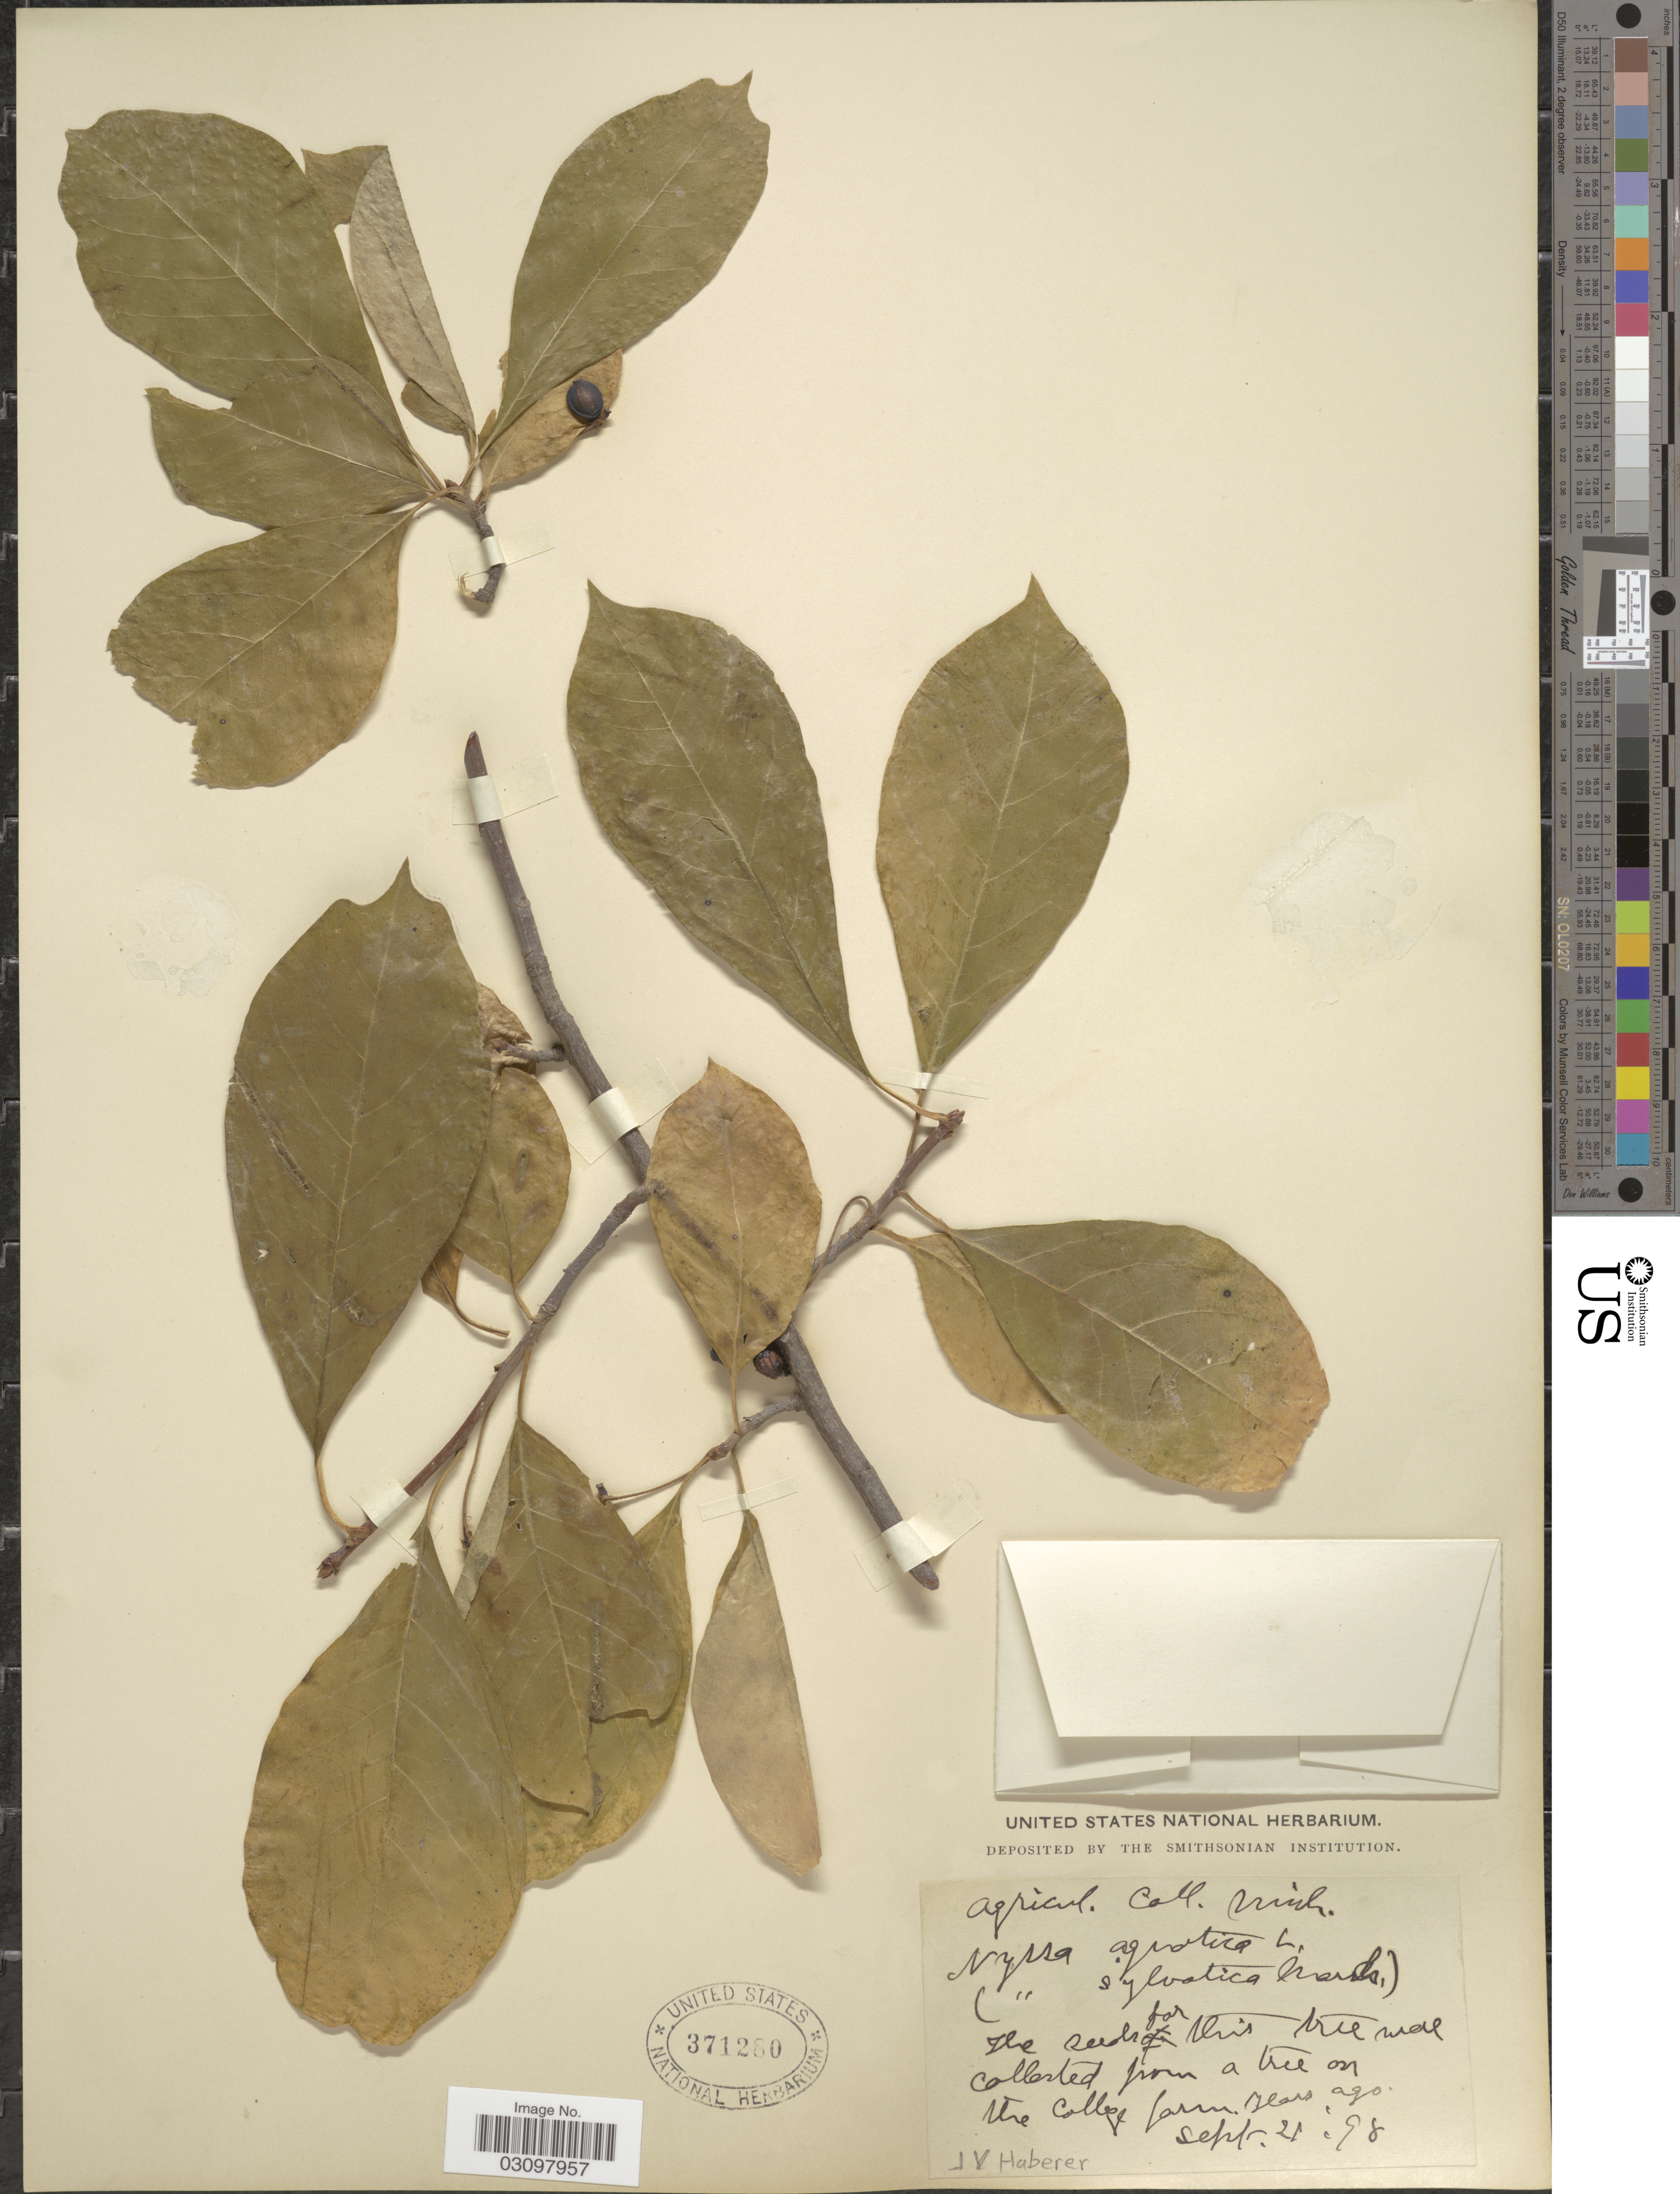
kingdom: Plantae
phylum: Tracheophyta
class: Magnoliopsida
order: Cornales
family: Nyssaceae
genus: Nyssa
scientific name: Nyssa sylvatica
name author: Marshall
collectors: J. V. Haberer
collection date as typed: Transcribed d/m/y: 21/9/98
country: United States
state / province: Michigan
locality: The college farm.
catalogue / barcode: US 371280